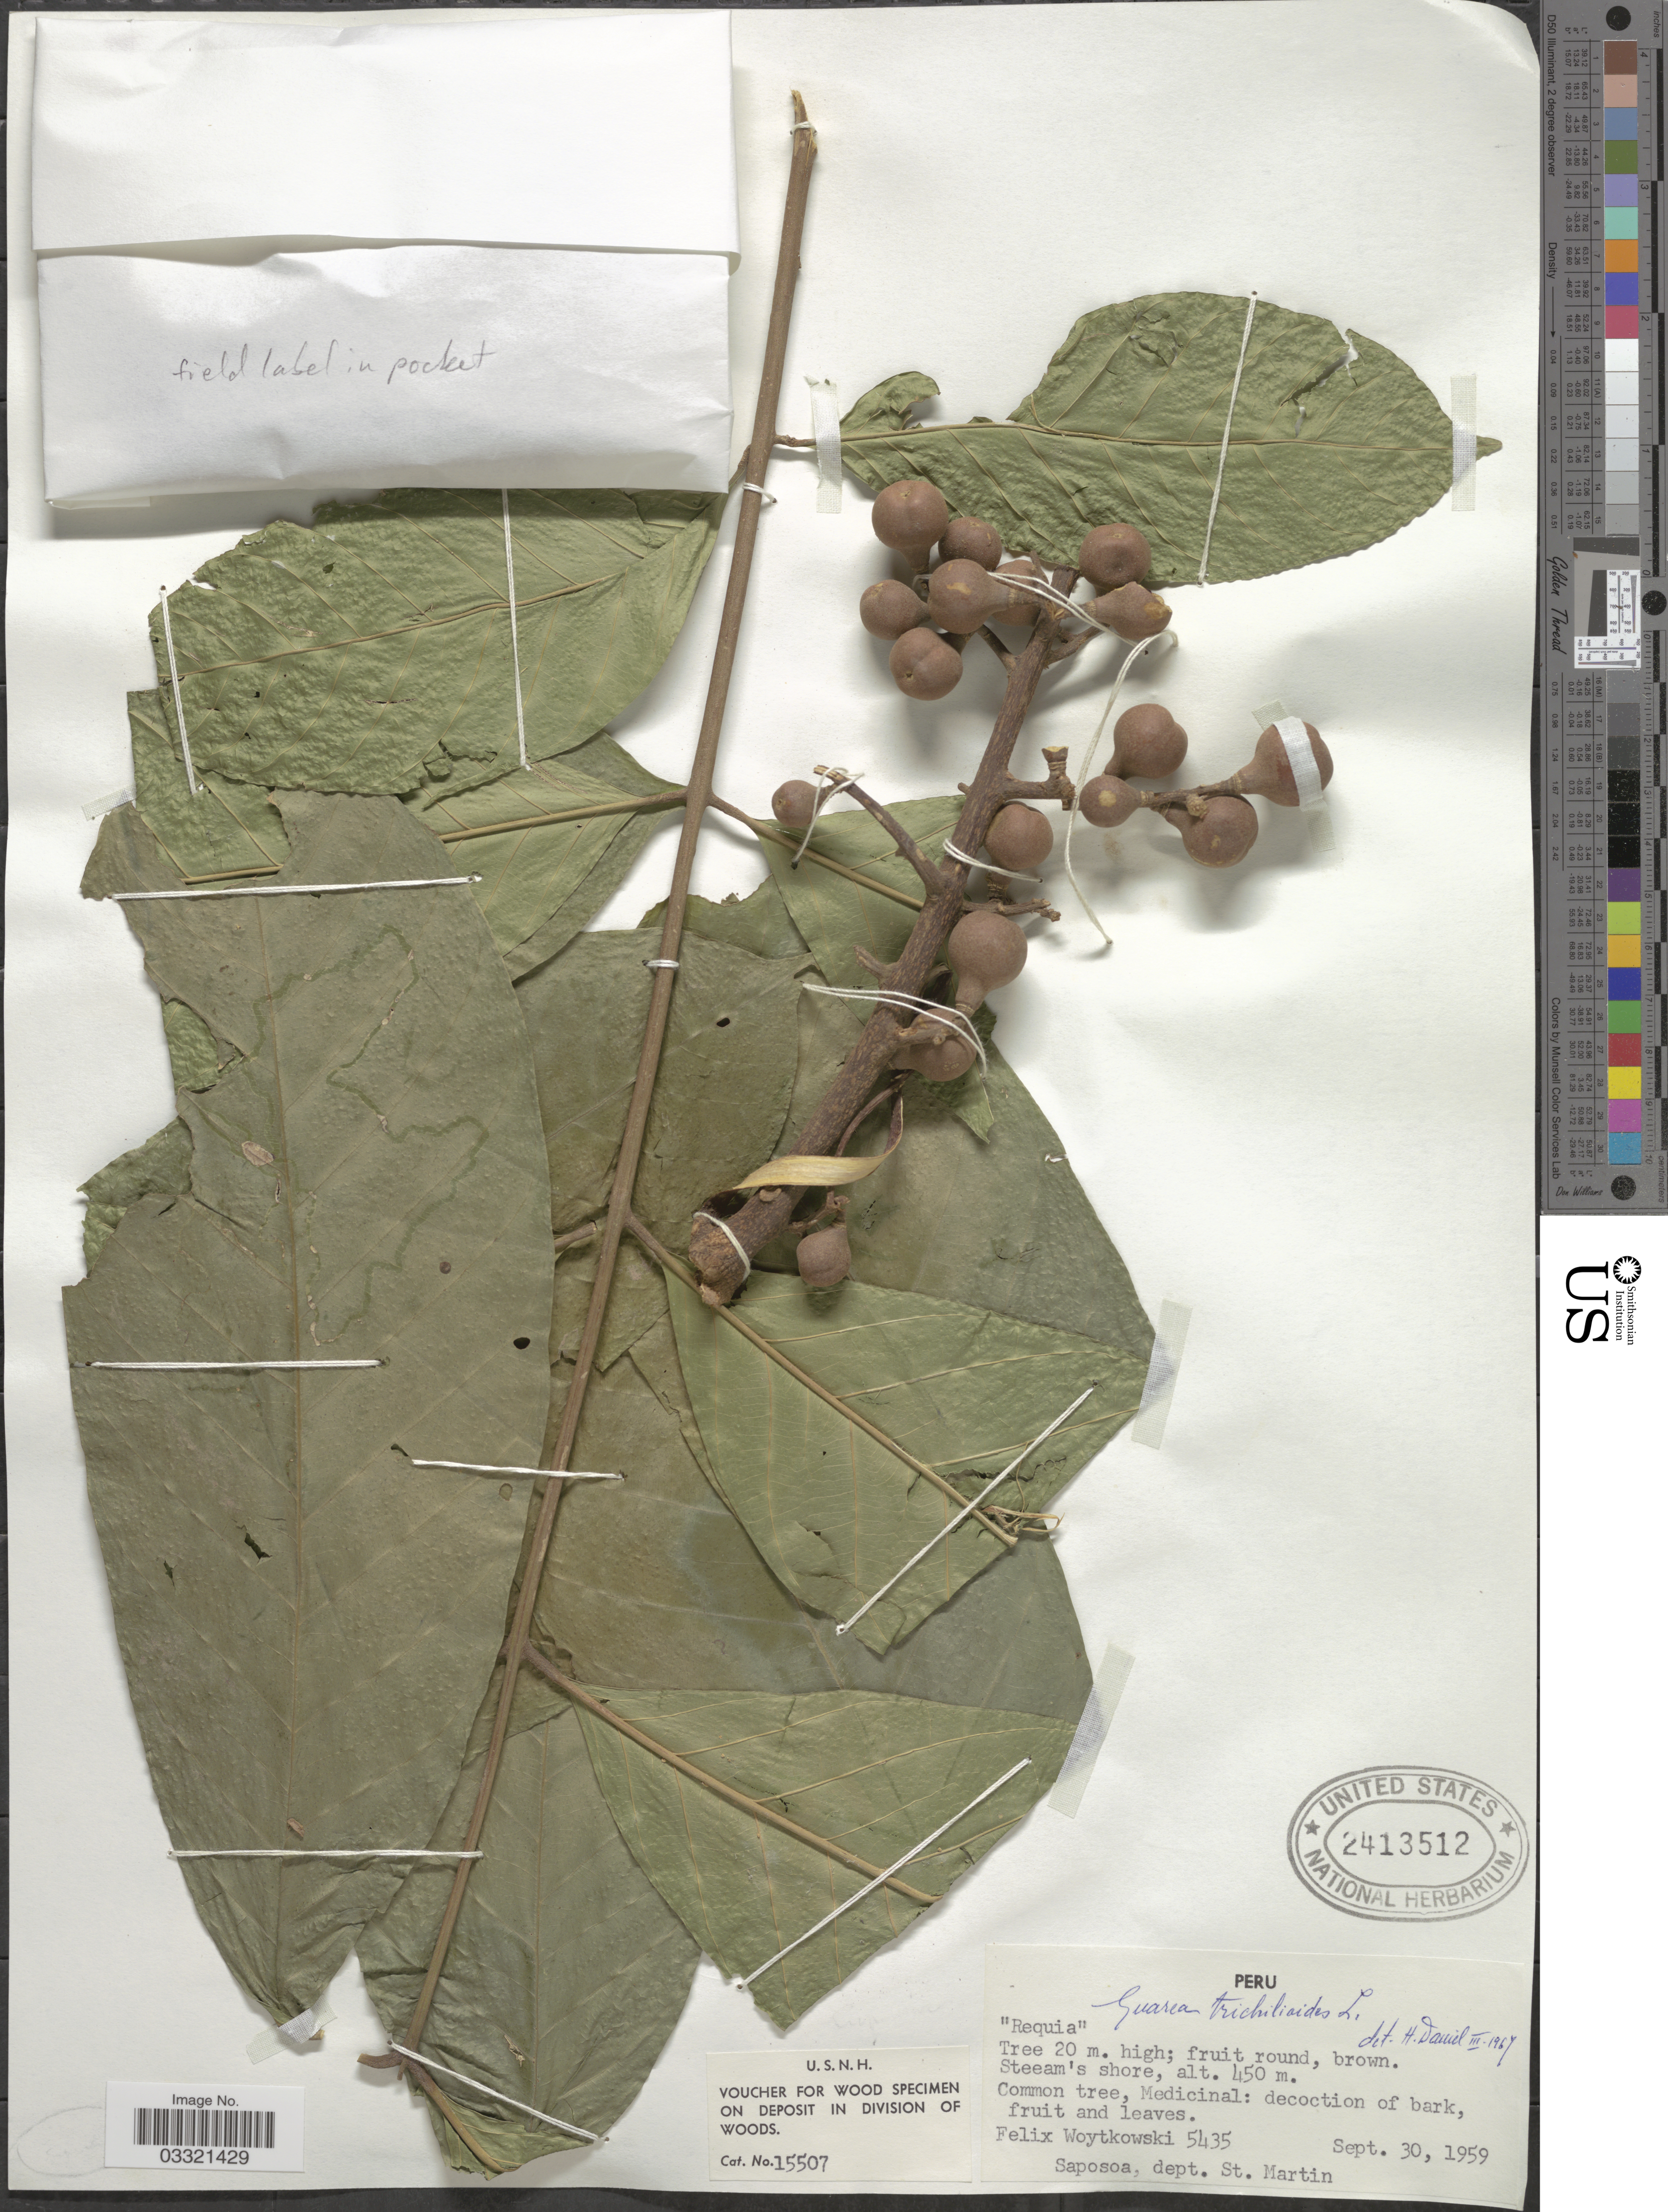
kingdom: Plantae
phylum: Tracheophyta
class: Magnoliopsida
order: Sapindales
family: Meliaceae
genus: Guarea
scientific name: Guarea guidonia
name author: (L.) Sleumer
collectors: F. Woytkowski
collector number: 5435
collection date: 1959-09-30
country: Peru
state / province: San Martín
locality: Saposoa, dept. St. Martin.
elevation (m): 450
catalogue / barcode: US 2413512